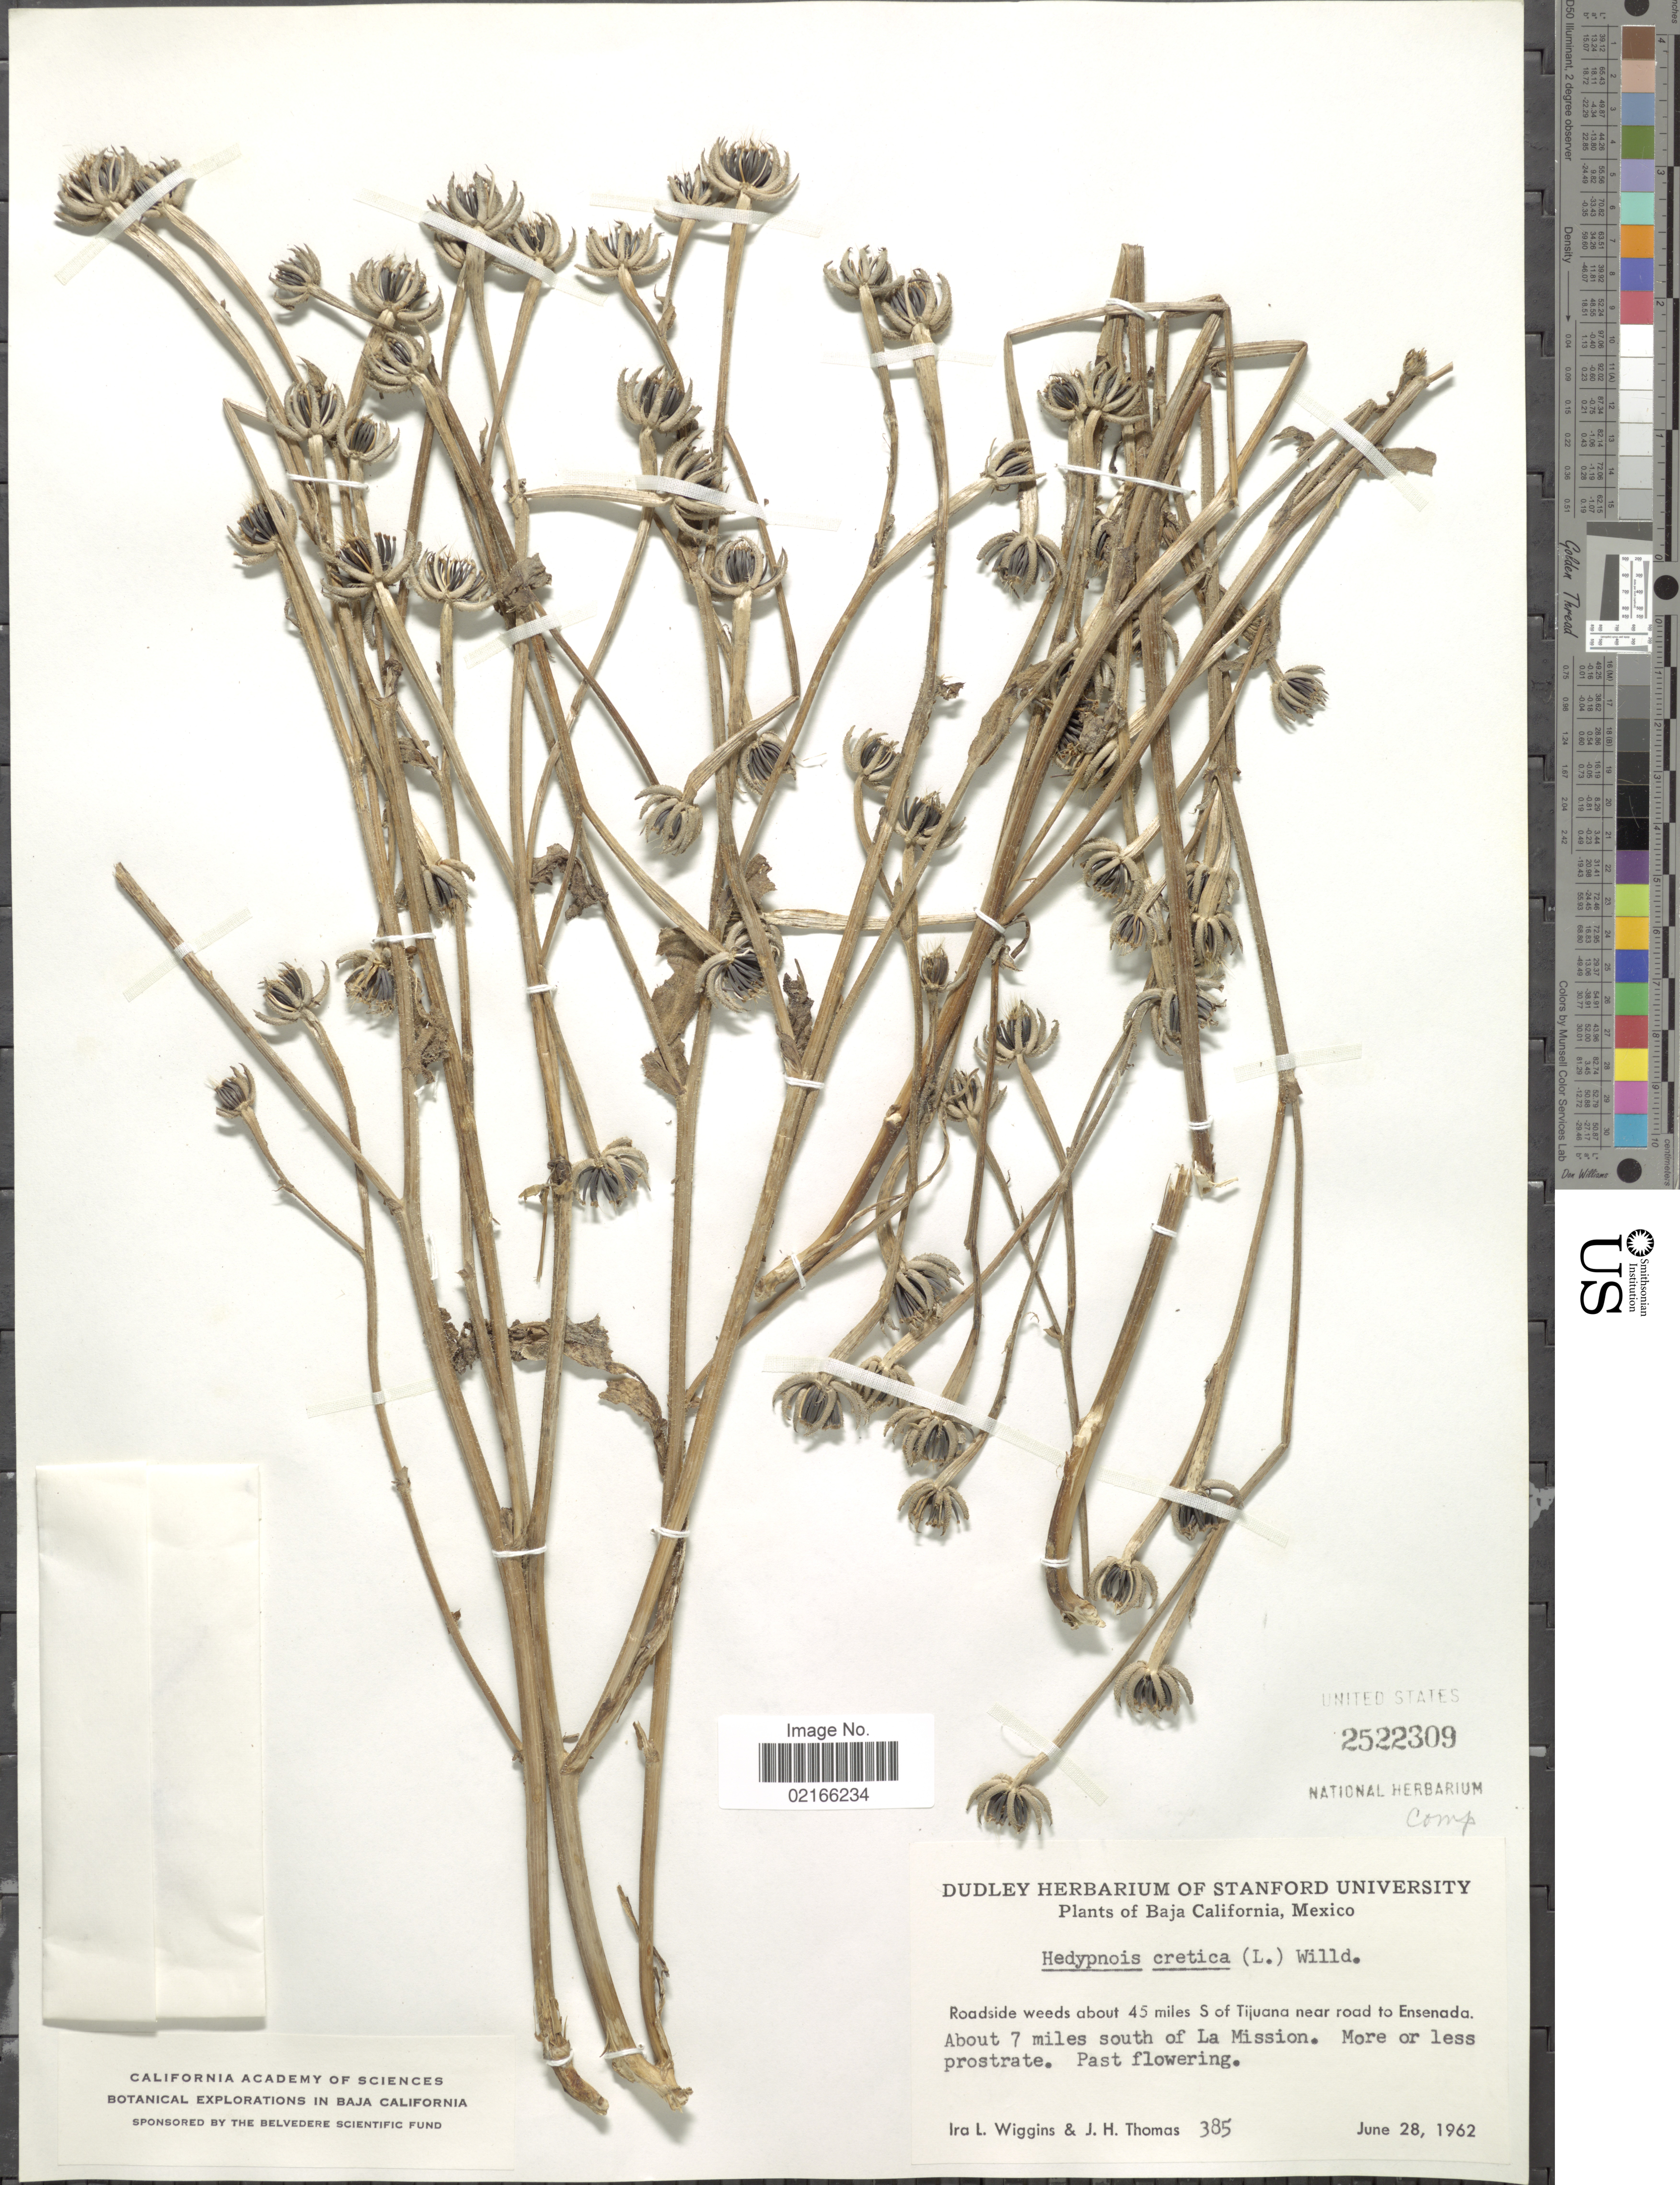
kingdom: Plantae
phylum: Tracheophyta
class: Magnoliopsida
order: Asterales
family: Asteraceae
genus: Hedypnois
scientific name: Hedypnois rhagadioloides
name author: (L.) F.W. Schmidt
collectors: I. L. Wiggins & J. H. Thomas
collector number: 385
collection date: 1962-06-28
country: Mexico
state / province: Baja California Norte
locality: About 45 miles S of Tijuana near road to Ensenada. About 7 miles south of La Mission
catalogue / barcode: US 2522309